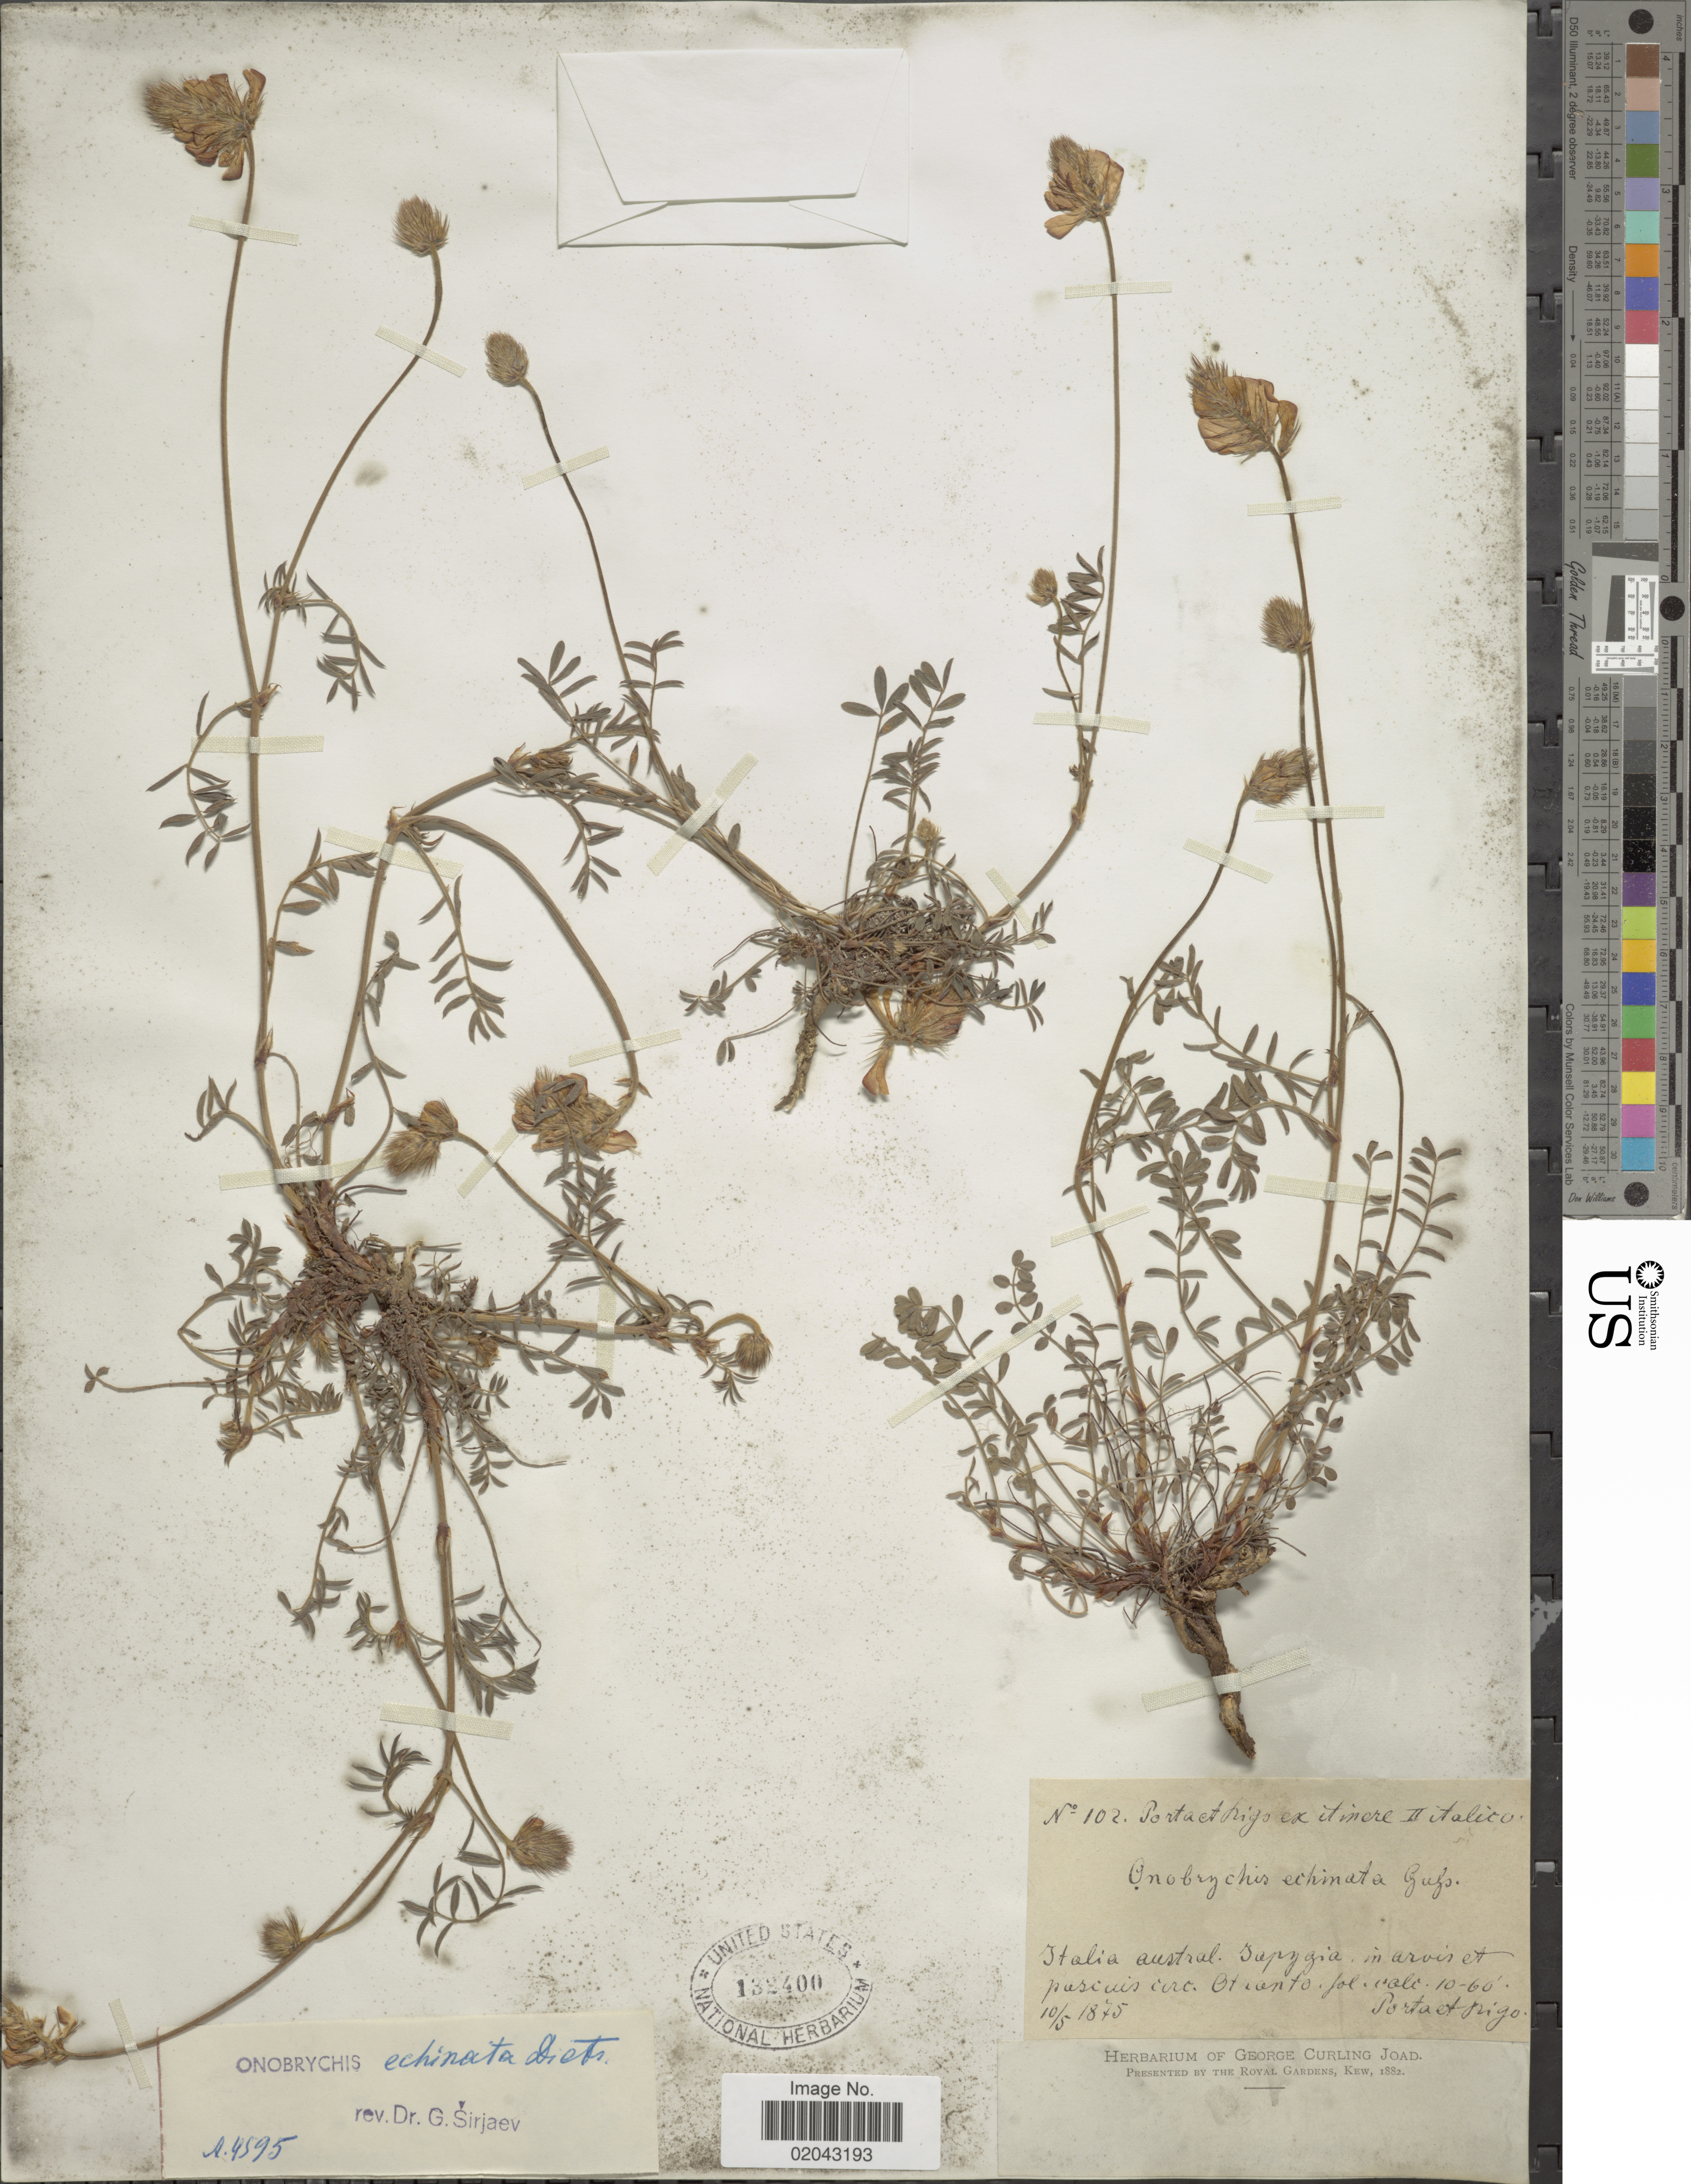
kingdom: Plantae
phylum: Tracheophyta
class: Magnoliopsida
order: Fabales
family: Fabaceae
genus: Onobrychis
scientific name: Onobrychis echinata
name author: G. Don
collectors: P. Porta & -. Frigo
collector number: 102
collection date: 1875-05-10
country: Italy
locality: Italia austral. Japyygia, in arvis et passcuis circ. Oriento. fol. calc.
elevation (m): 3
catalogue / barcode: US 132400